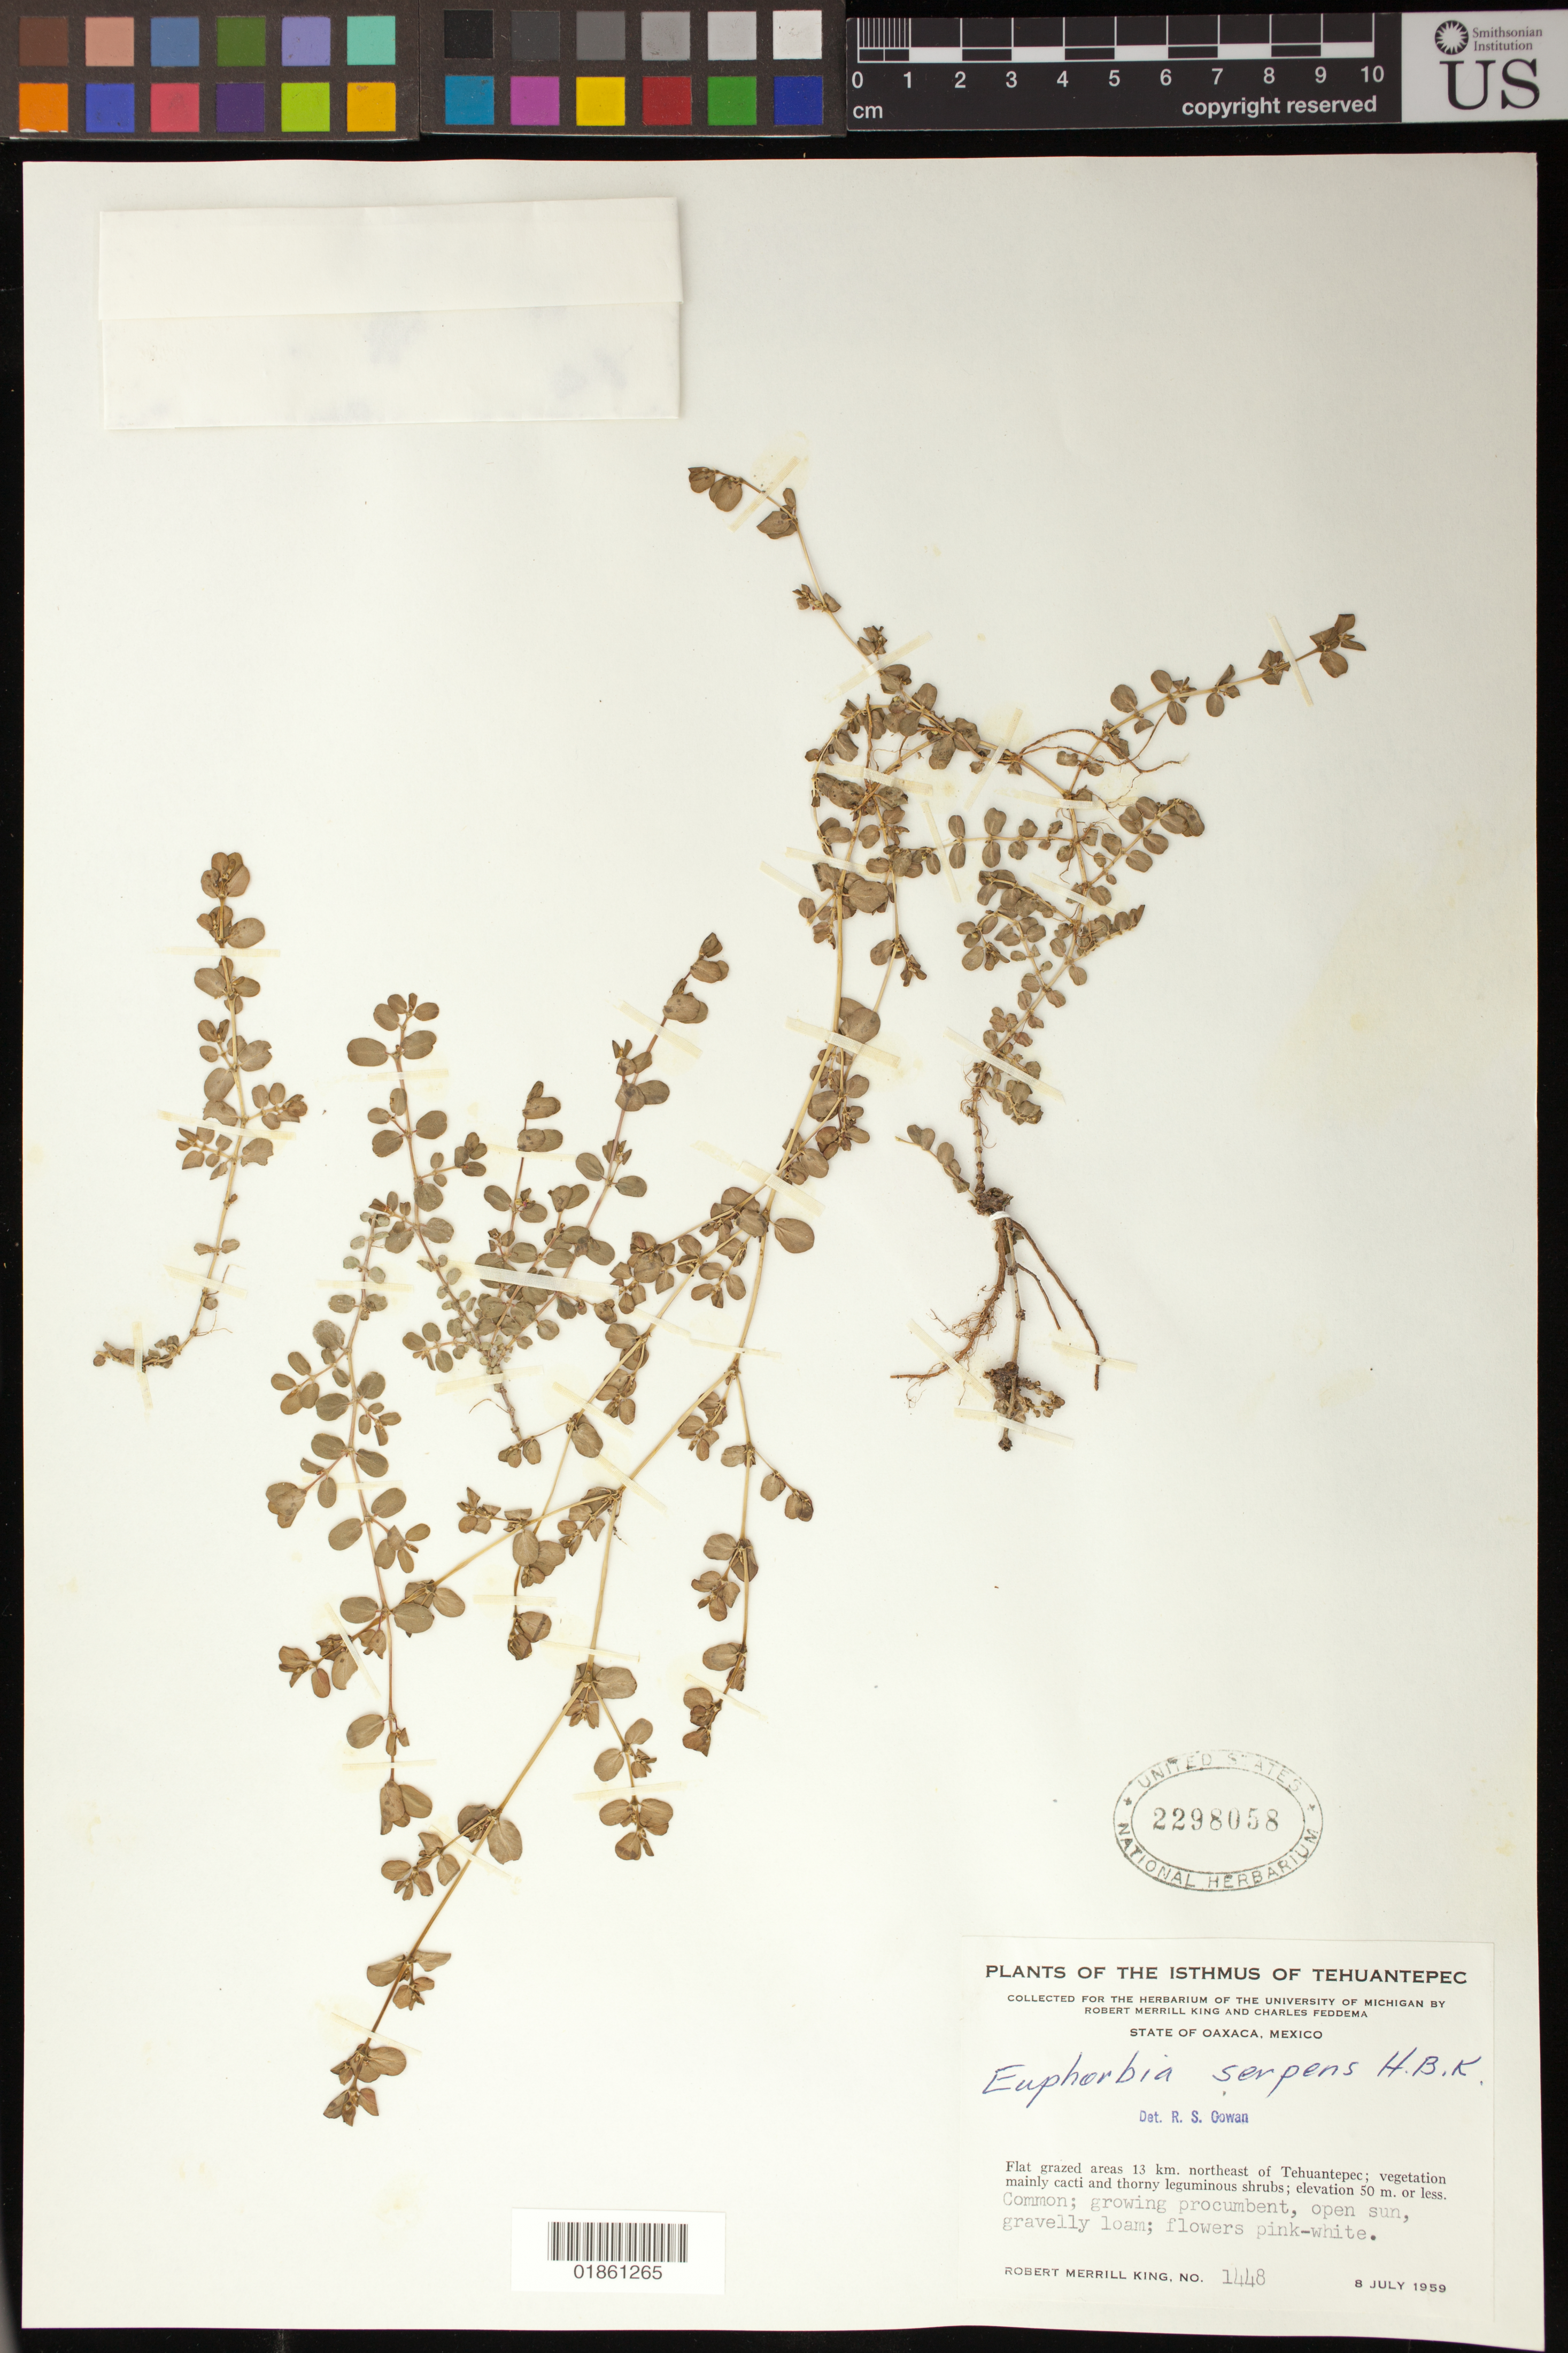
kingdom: Plantae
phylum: Tracheophyta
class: Magnoliopsida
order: Malpighiales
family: Euphorbiaceae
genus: Euphorbia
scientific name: Euphorbia sp.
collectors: R. M. King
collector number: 1448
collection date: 1959-07-08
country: Mexico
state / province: Oaxaca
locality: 13 km. northeast of Tehuantepec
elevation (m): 50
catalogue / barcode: US 2298058